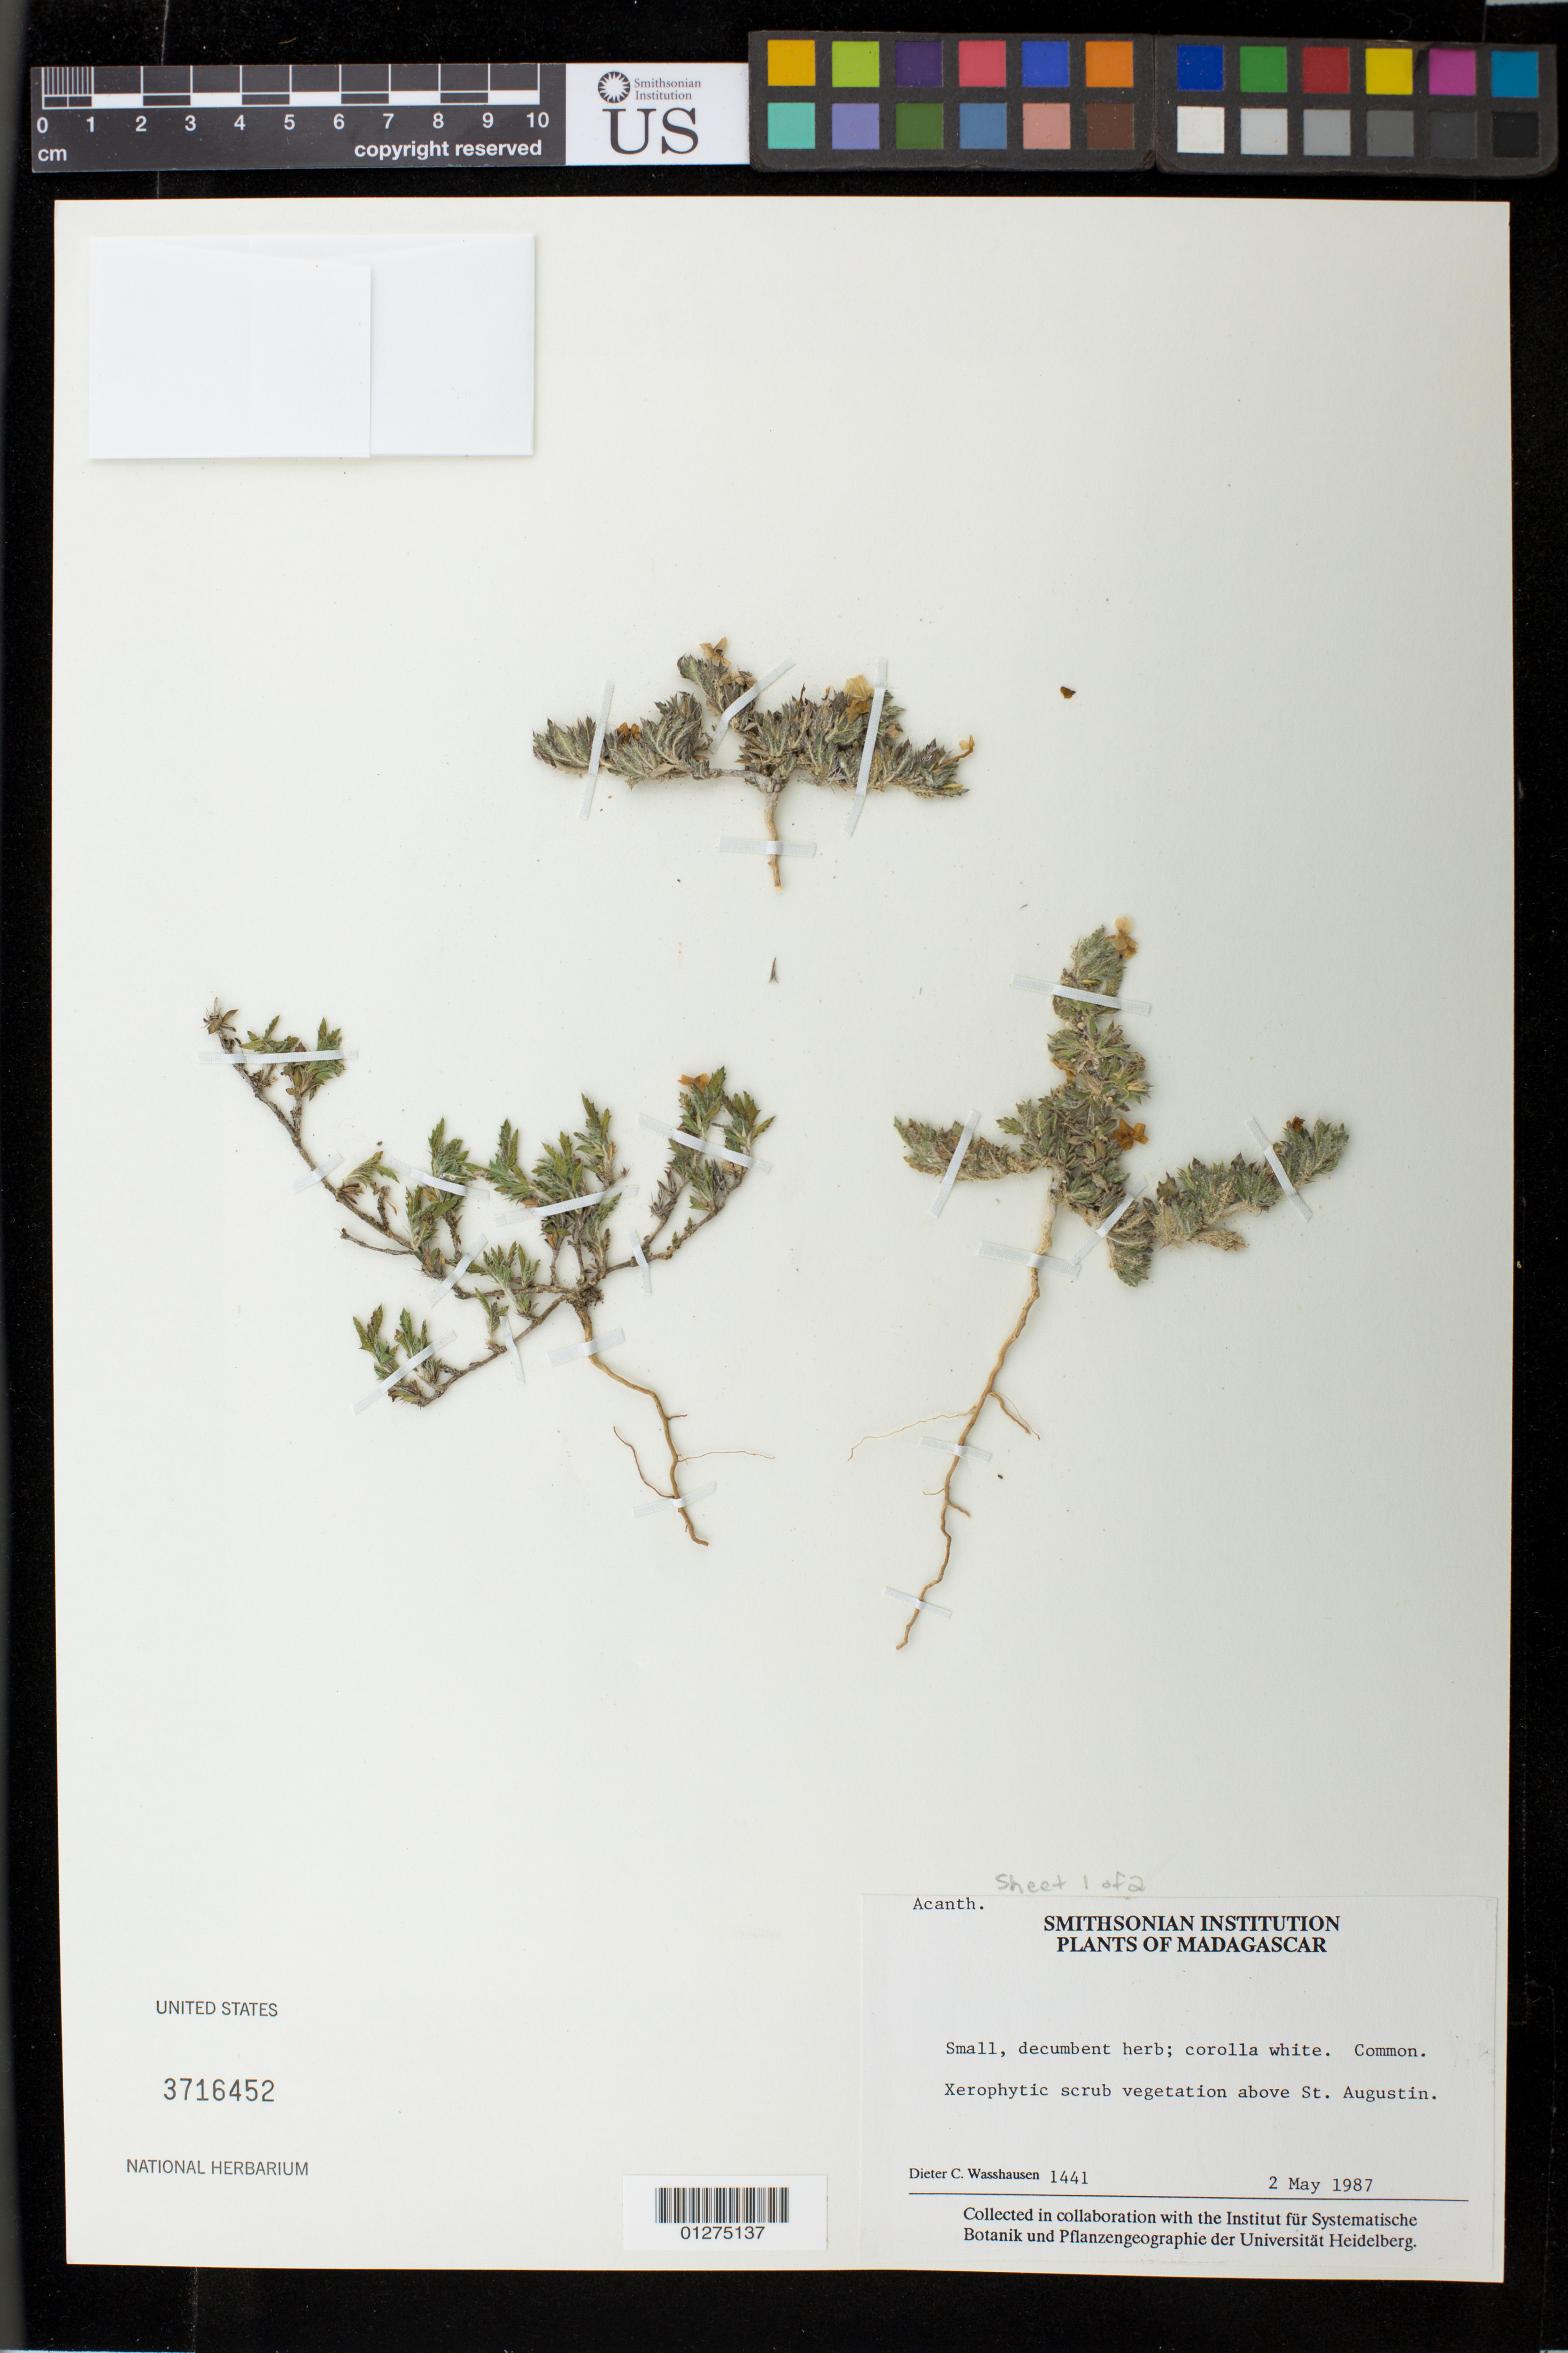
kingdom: Plantae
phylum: Tracheophyta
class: Magnoliopsida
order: Lamiales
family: Acanthaceae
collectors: D. C. Wasshausen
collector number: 1441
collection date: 1987-05-02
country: Madagascar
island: Madagascar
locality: Above St. Augustin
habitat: xerophytic scrub vegetation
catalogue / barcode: US 3716452